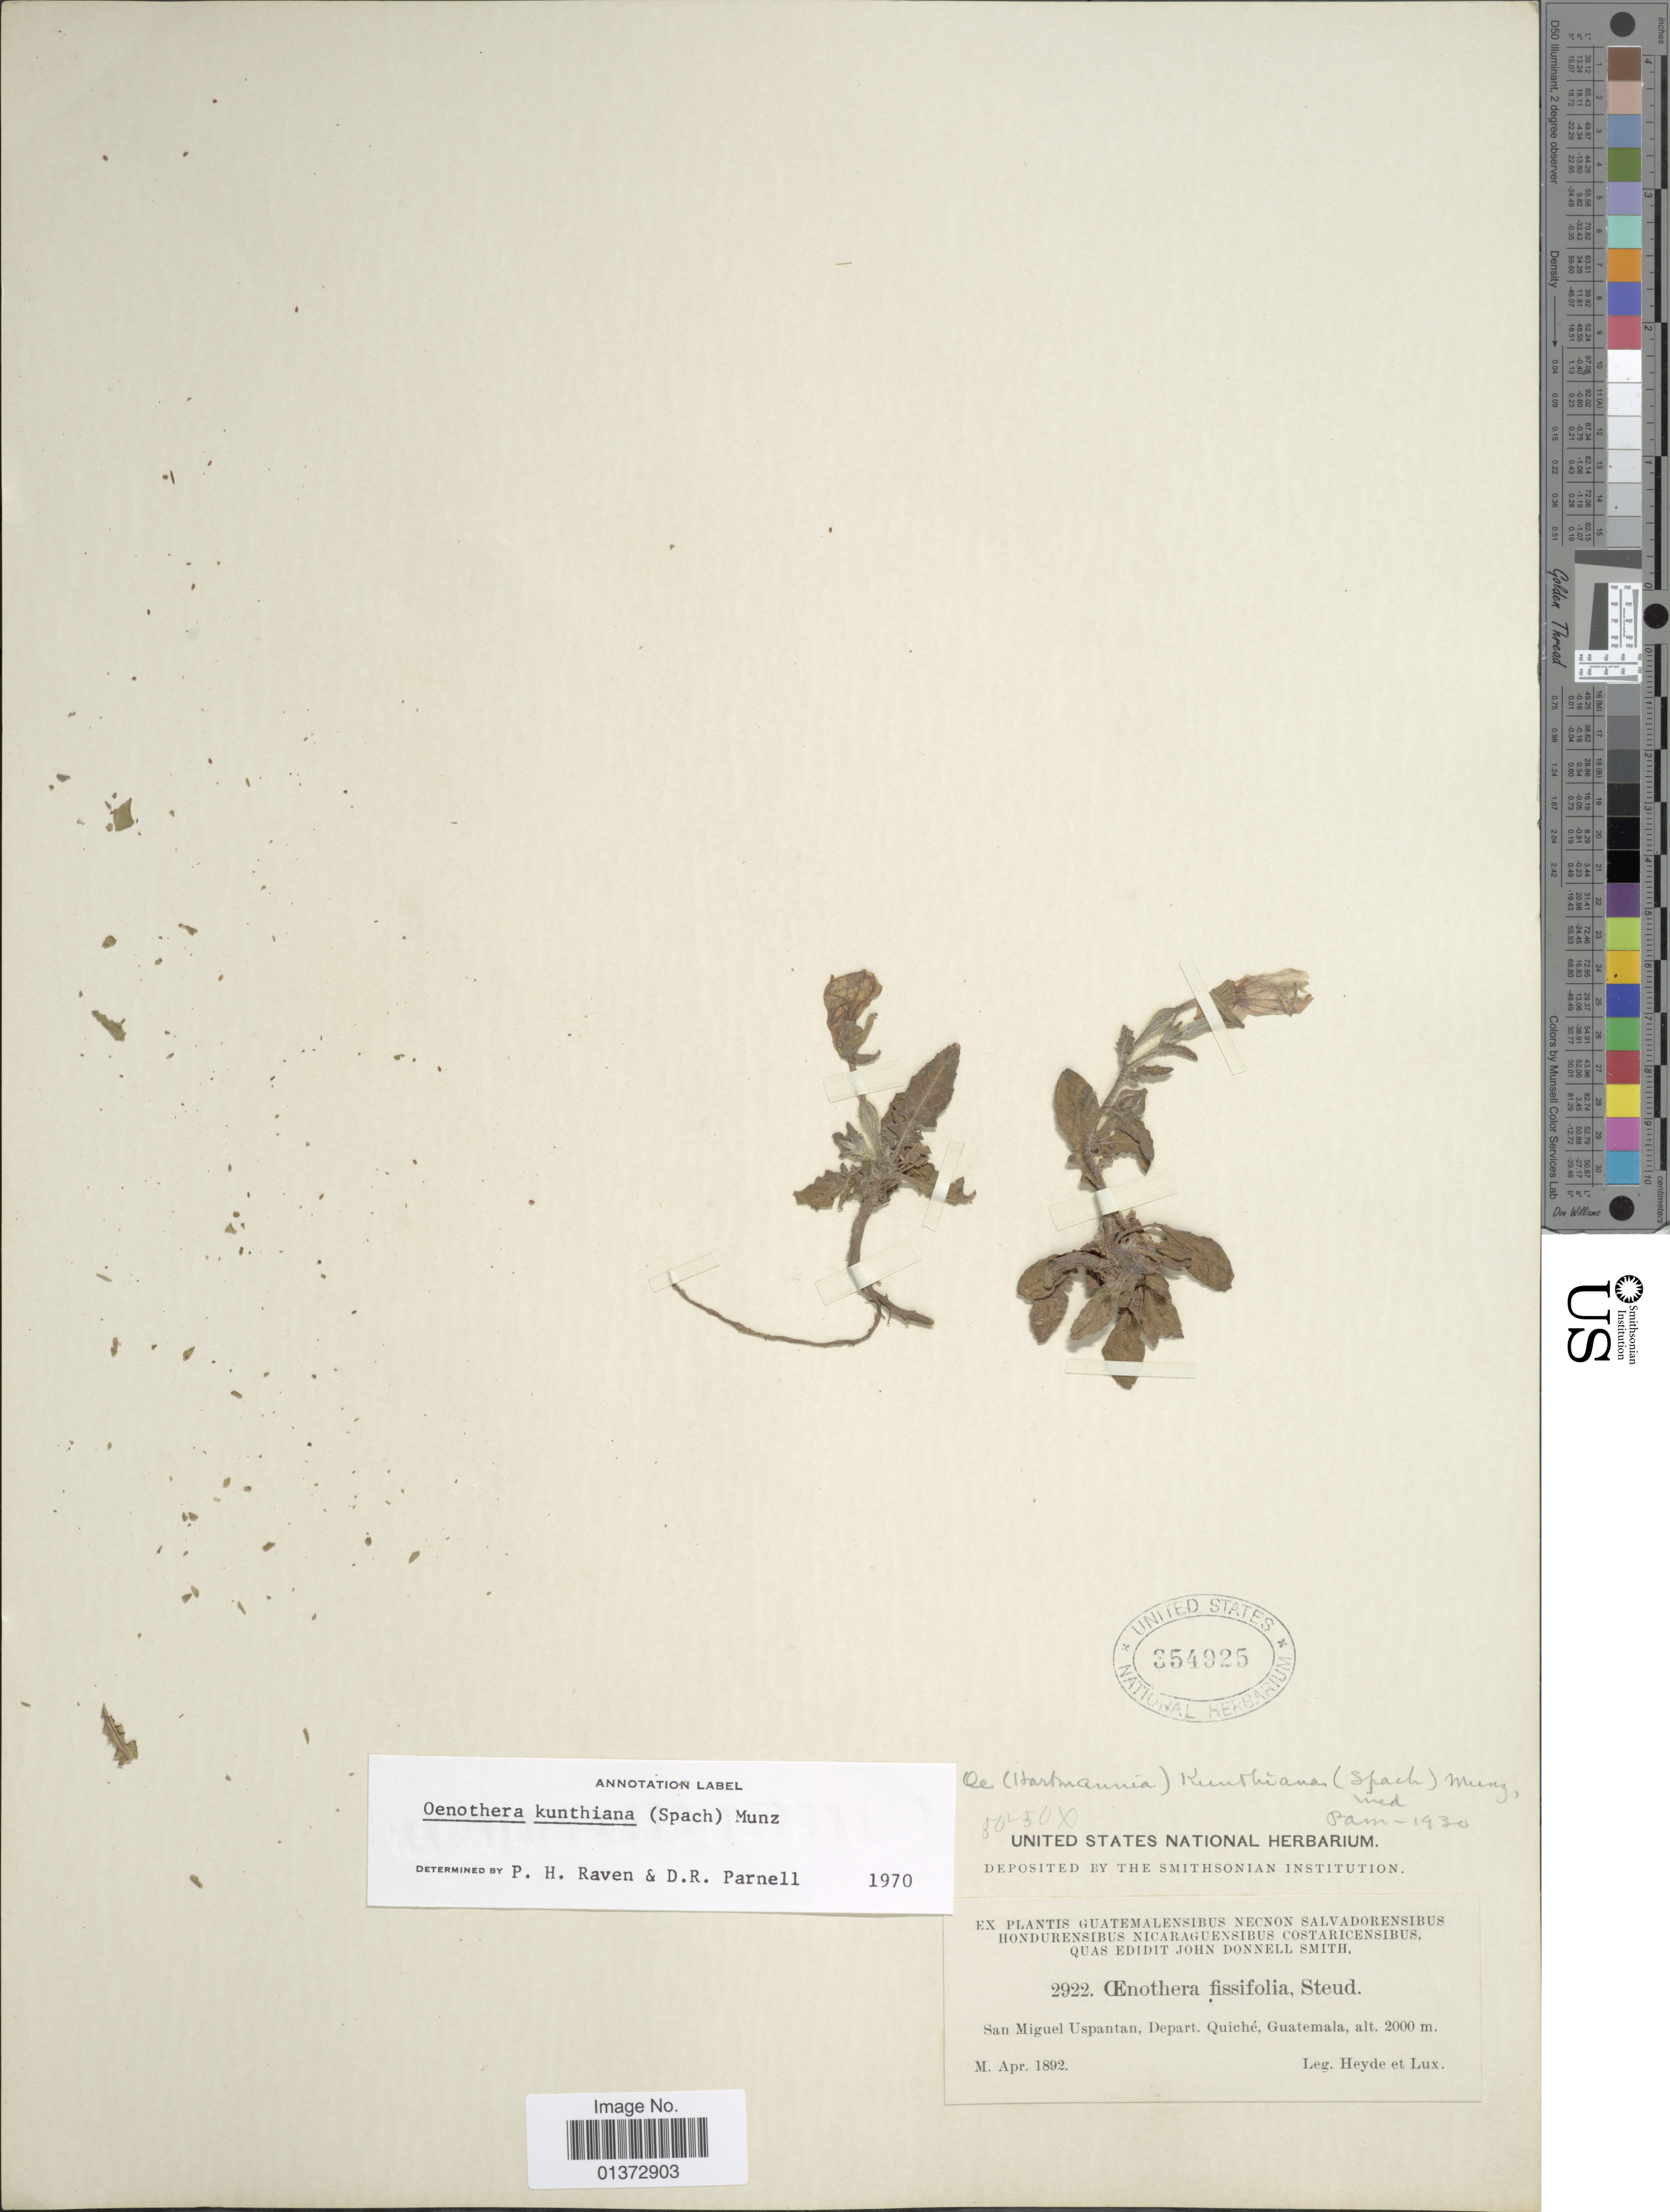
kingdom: Plantae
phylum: Tracheophyta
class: Magnoliopsida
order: Myrtales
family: Onagraceae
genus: Oenothera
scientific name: Oenothera kunthiana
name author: (Spach) Munz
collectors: Heyde & Lux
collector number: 2922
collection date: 1892-04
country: Guatemala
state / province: El Quiché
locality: San Miguel Uspantan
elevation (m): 2000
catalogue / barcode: US 354925